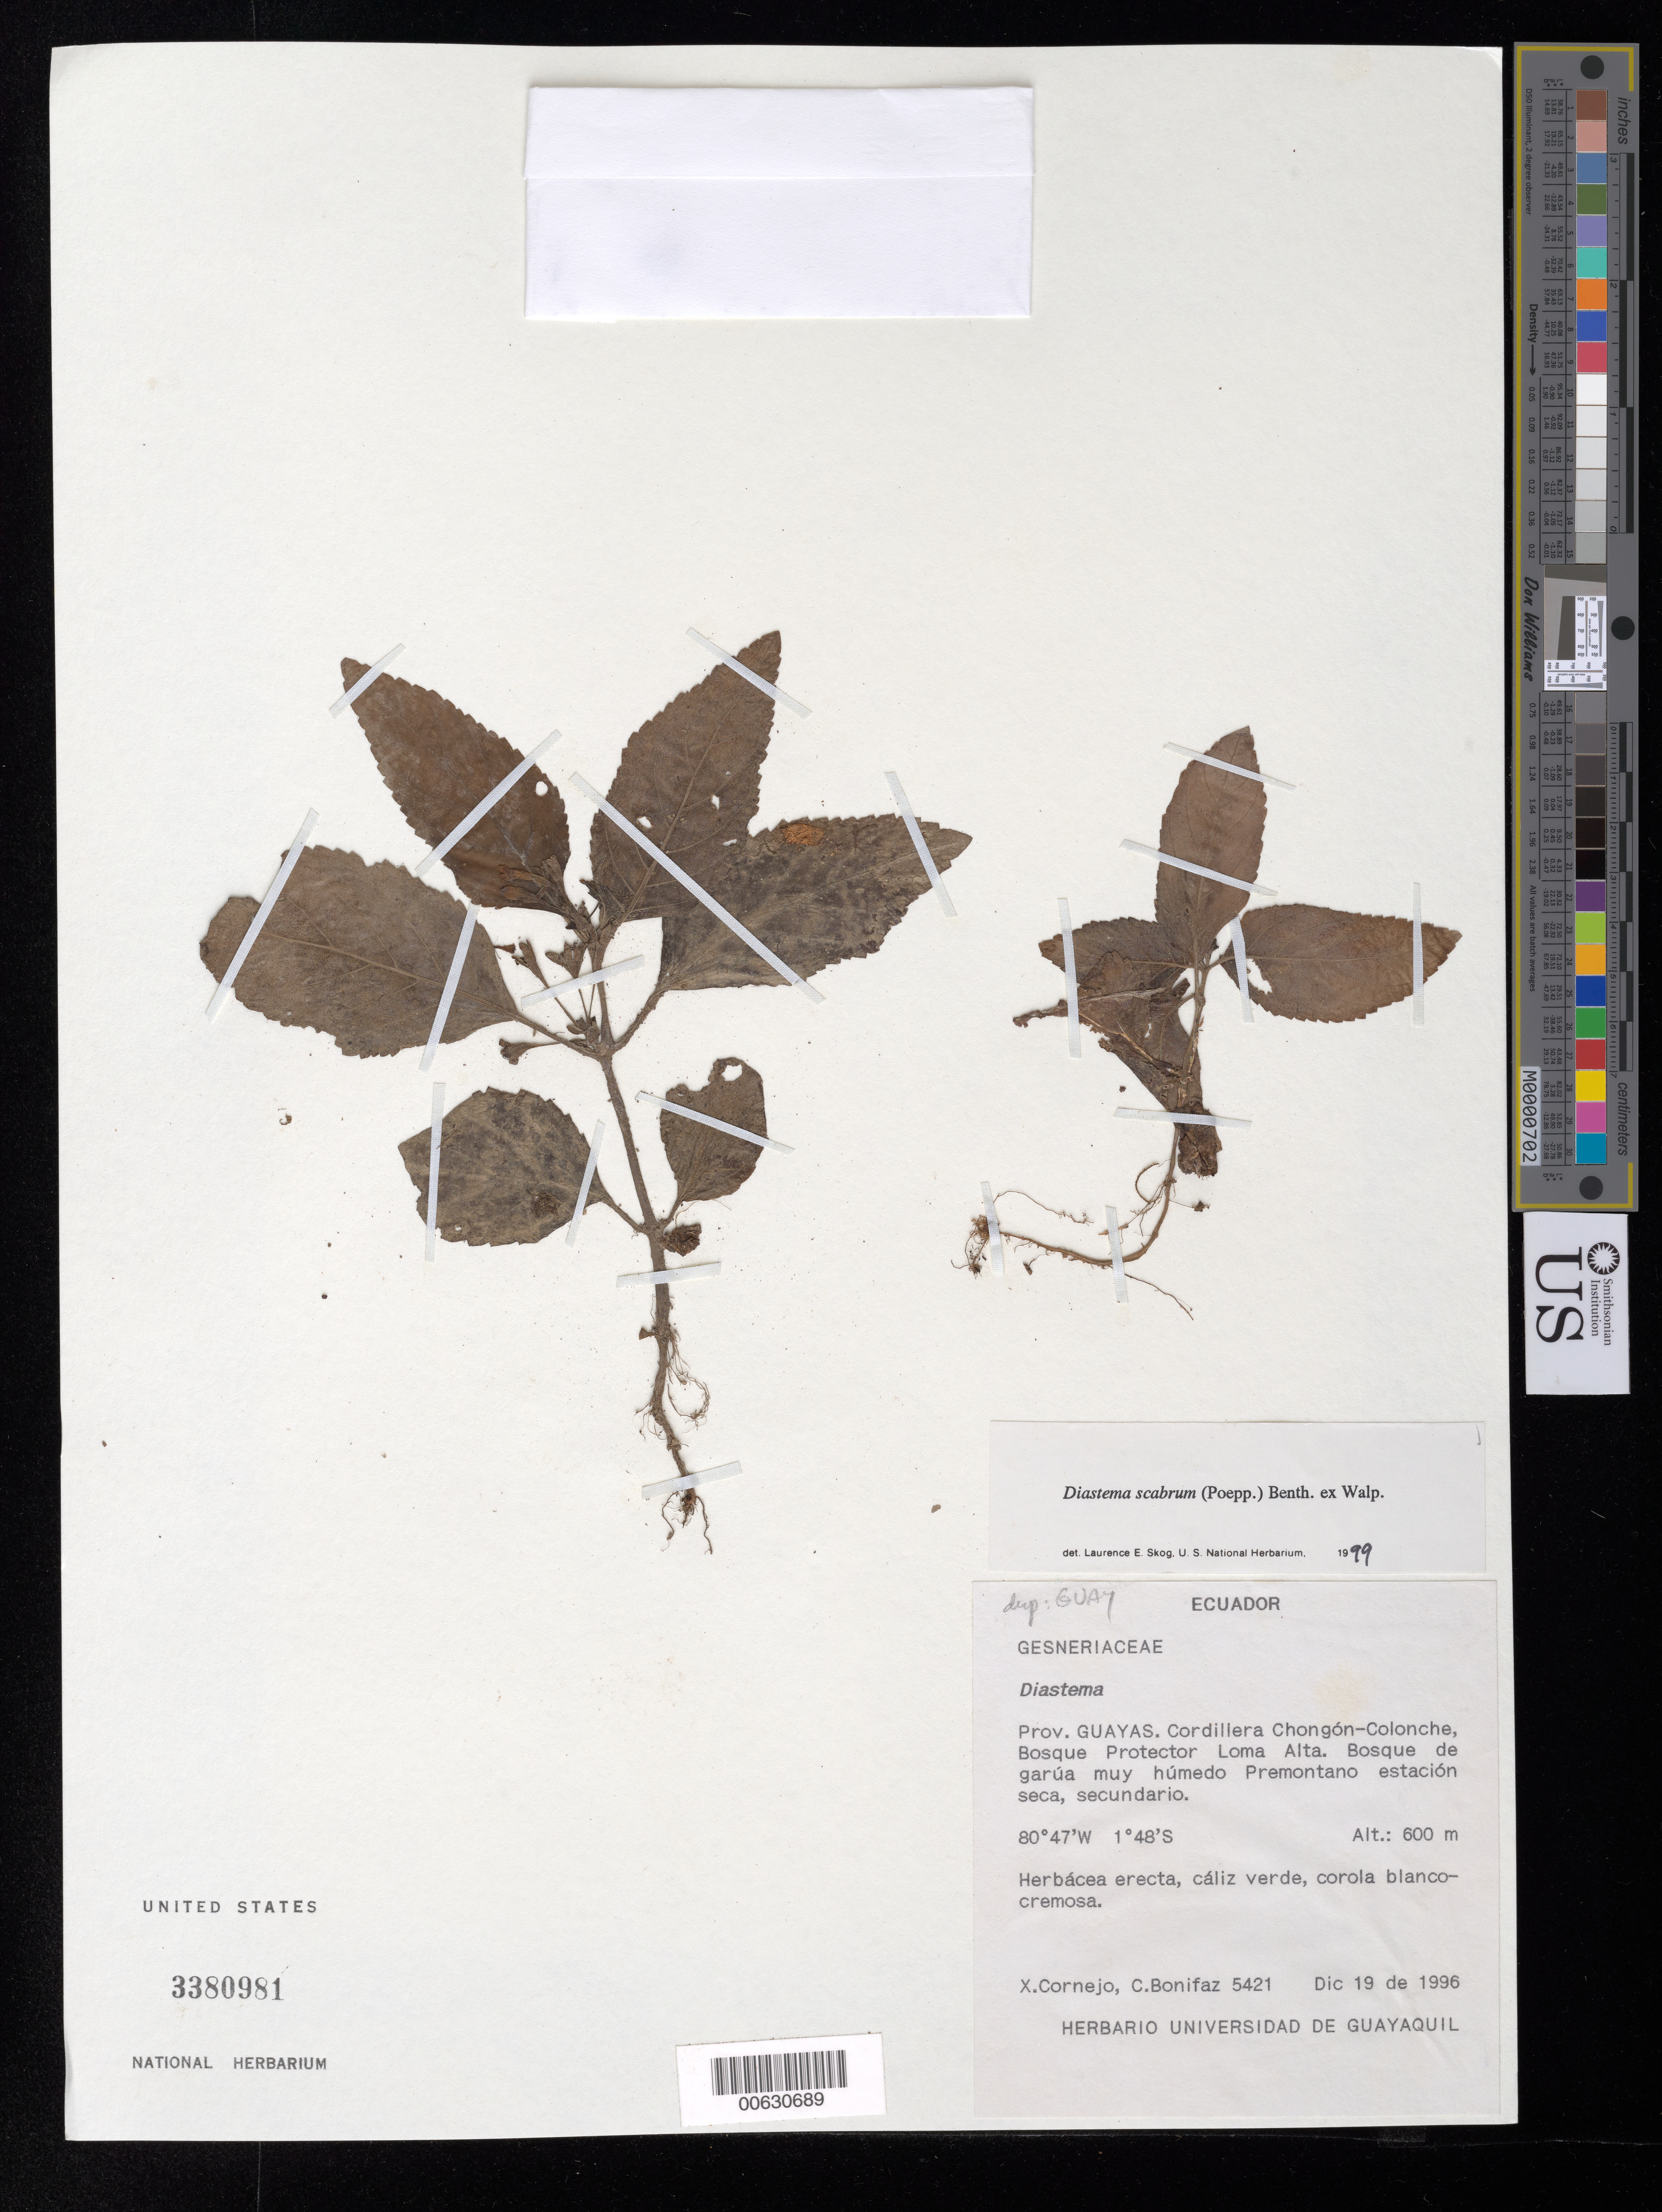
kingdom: Plantae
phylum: Tracheophyta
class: Magnoliopsida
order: Lamiales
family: Gesneriaceae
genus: Diastema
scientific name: Diastema scabrum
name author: (Poepp.) Benth. ex Walp.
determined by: Skog, Laurence E.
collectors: X. F. Cornejo & C. Bonifaz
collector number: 5421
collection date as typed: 19 Dec 1996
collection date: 1996-12-19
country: Ecuador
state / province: Guayas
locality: Cordillera Chongón-Colonche, Bosque Protector Loma Alta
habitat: Bosque de garúa muy húmedo premontano estacón seca, secundario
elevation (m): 600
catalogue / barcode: US 3380981